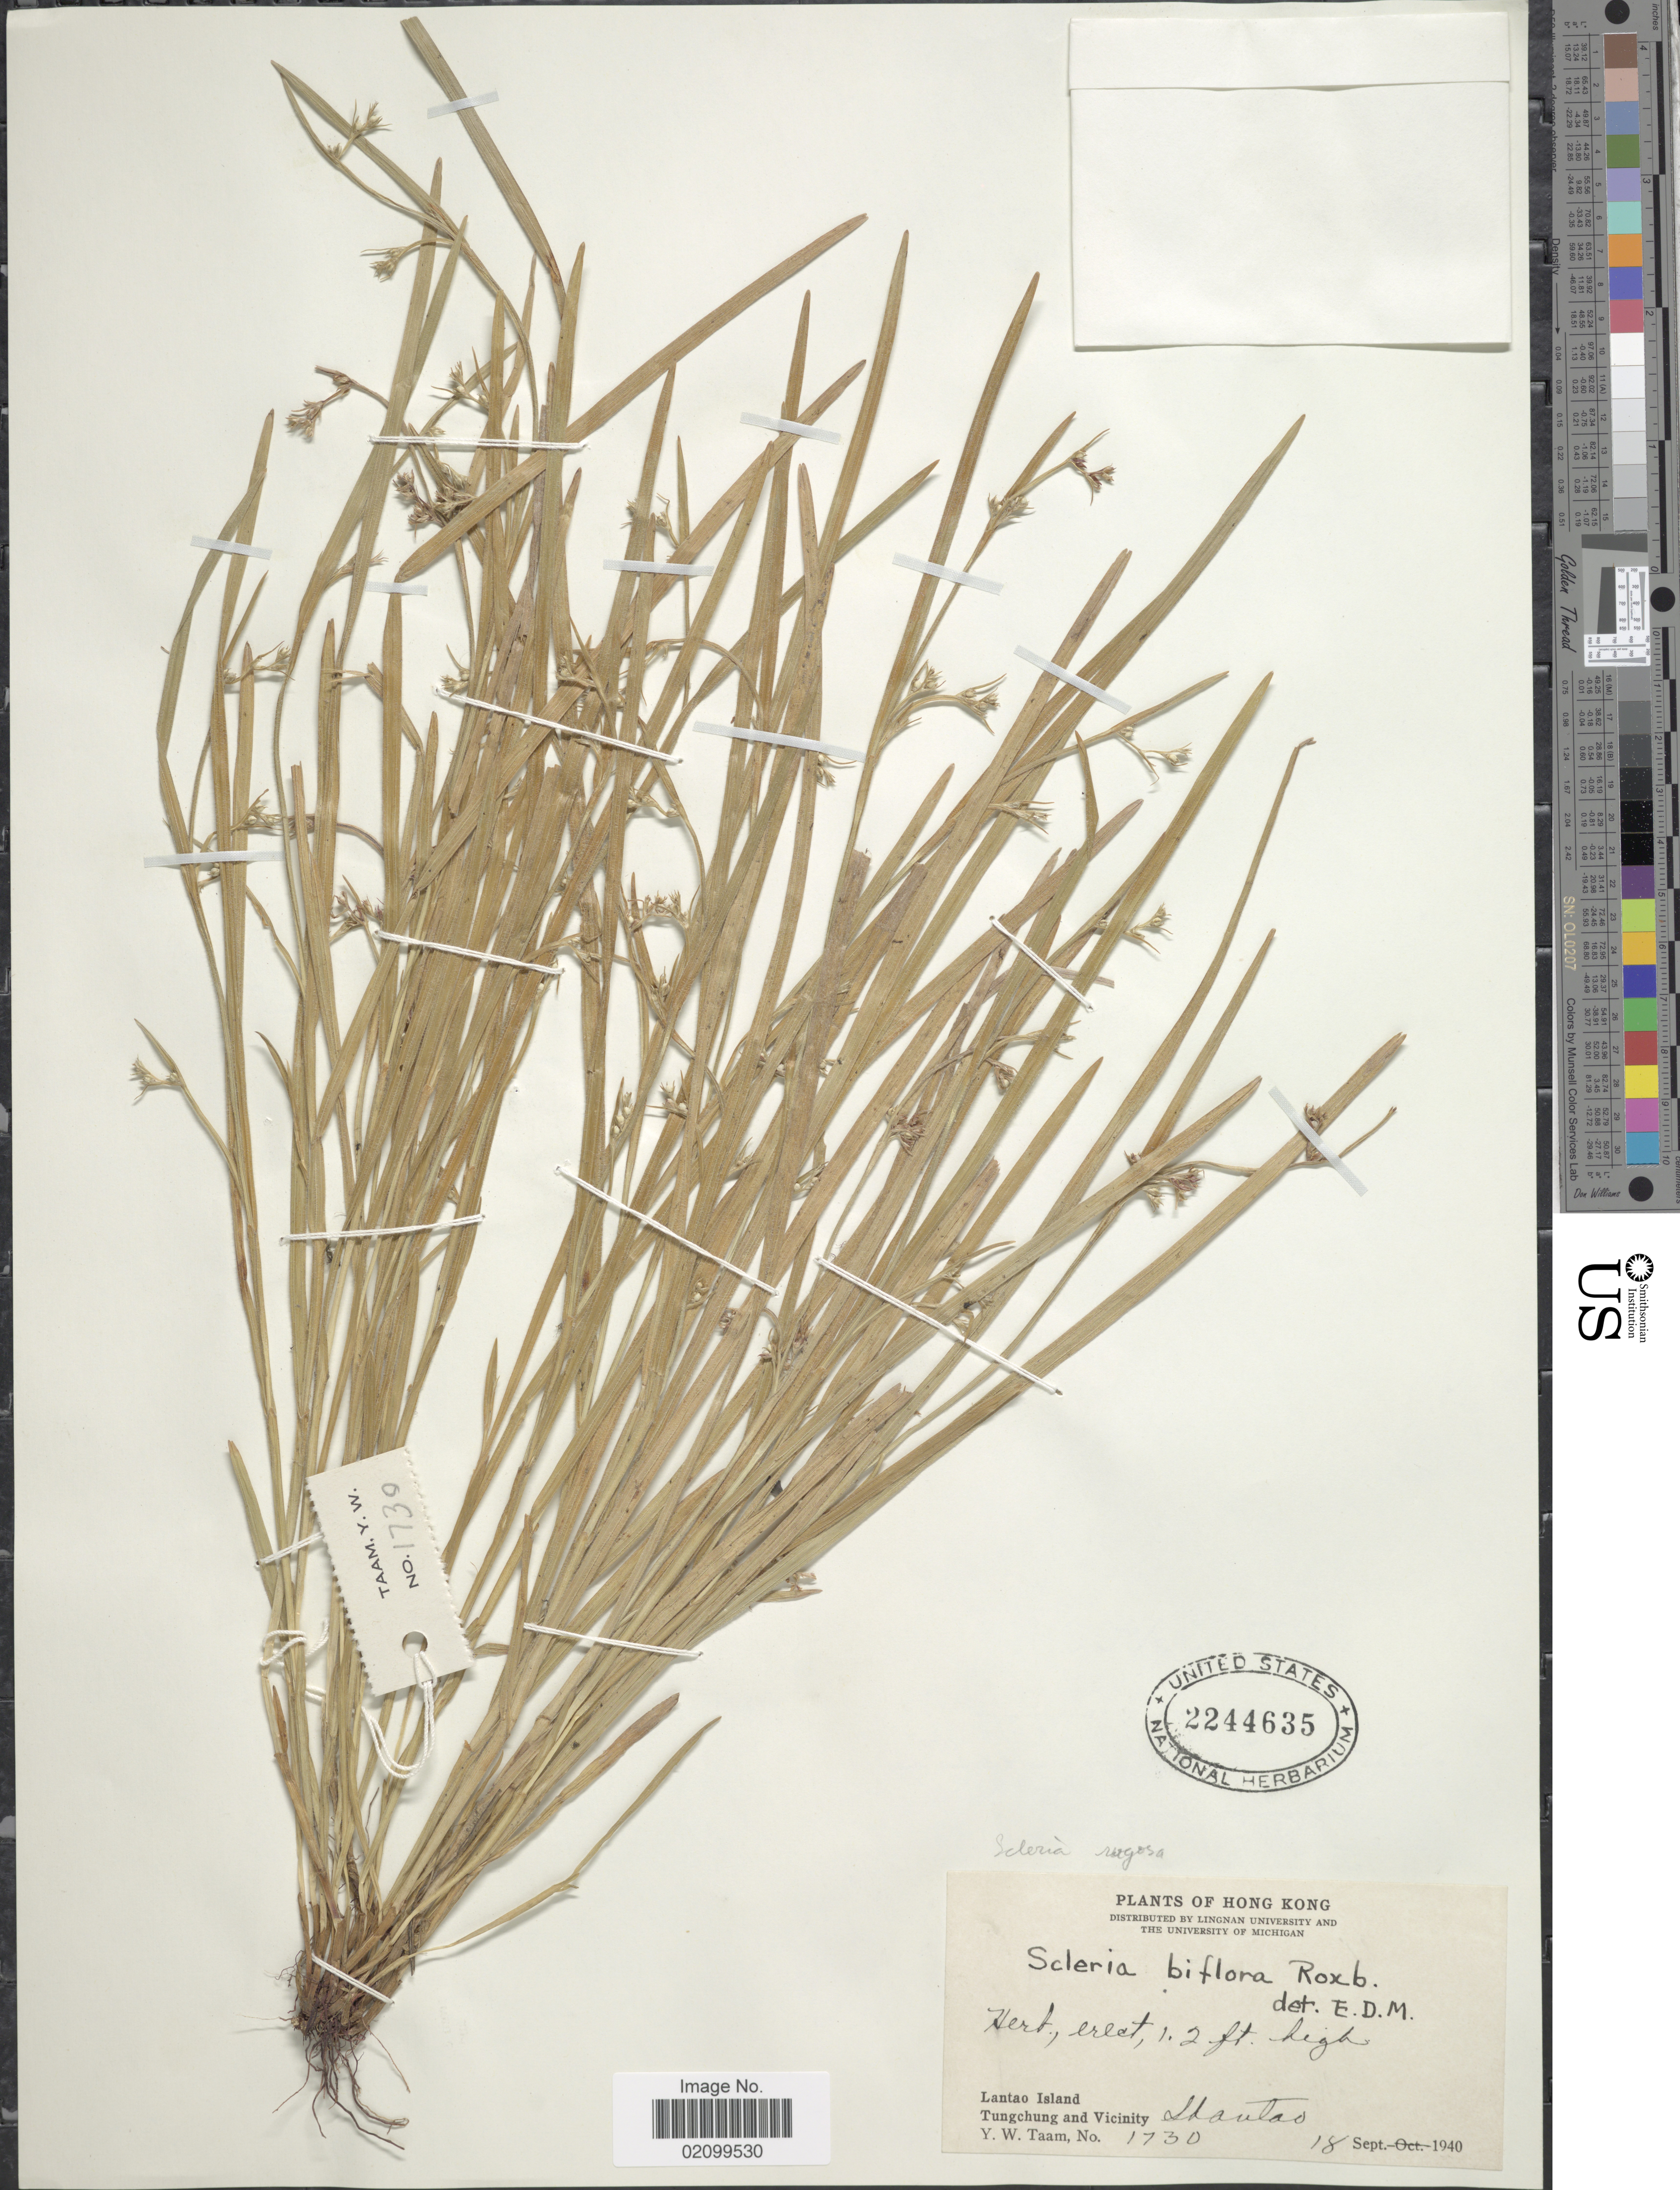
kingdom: Plantae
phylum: Tracheophyta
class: Liliopsida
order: Poales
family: Cyperaceae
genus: Scleria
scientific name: Scleria rugosa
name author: R. Br.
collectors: Y. W. Taam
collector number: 1730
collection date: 1940-09-18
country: China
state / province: Hong Kong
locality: Lantao Island. Tungchung and Vicinity. Shantao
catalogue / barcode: US 2244635